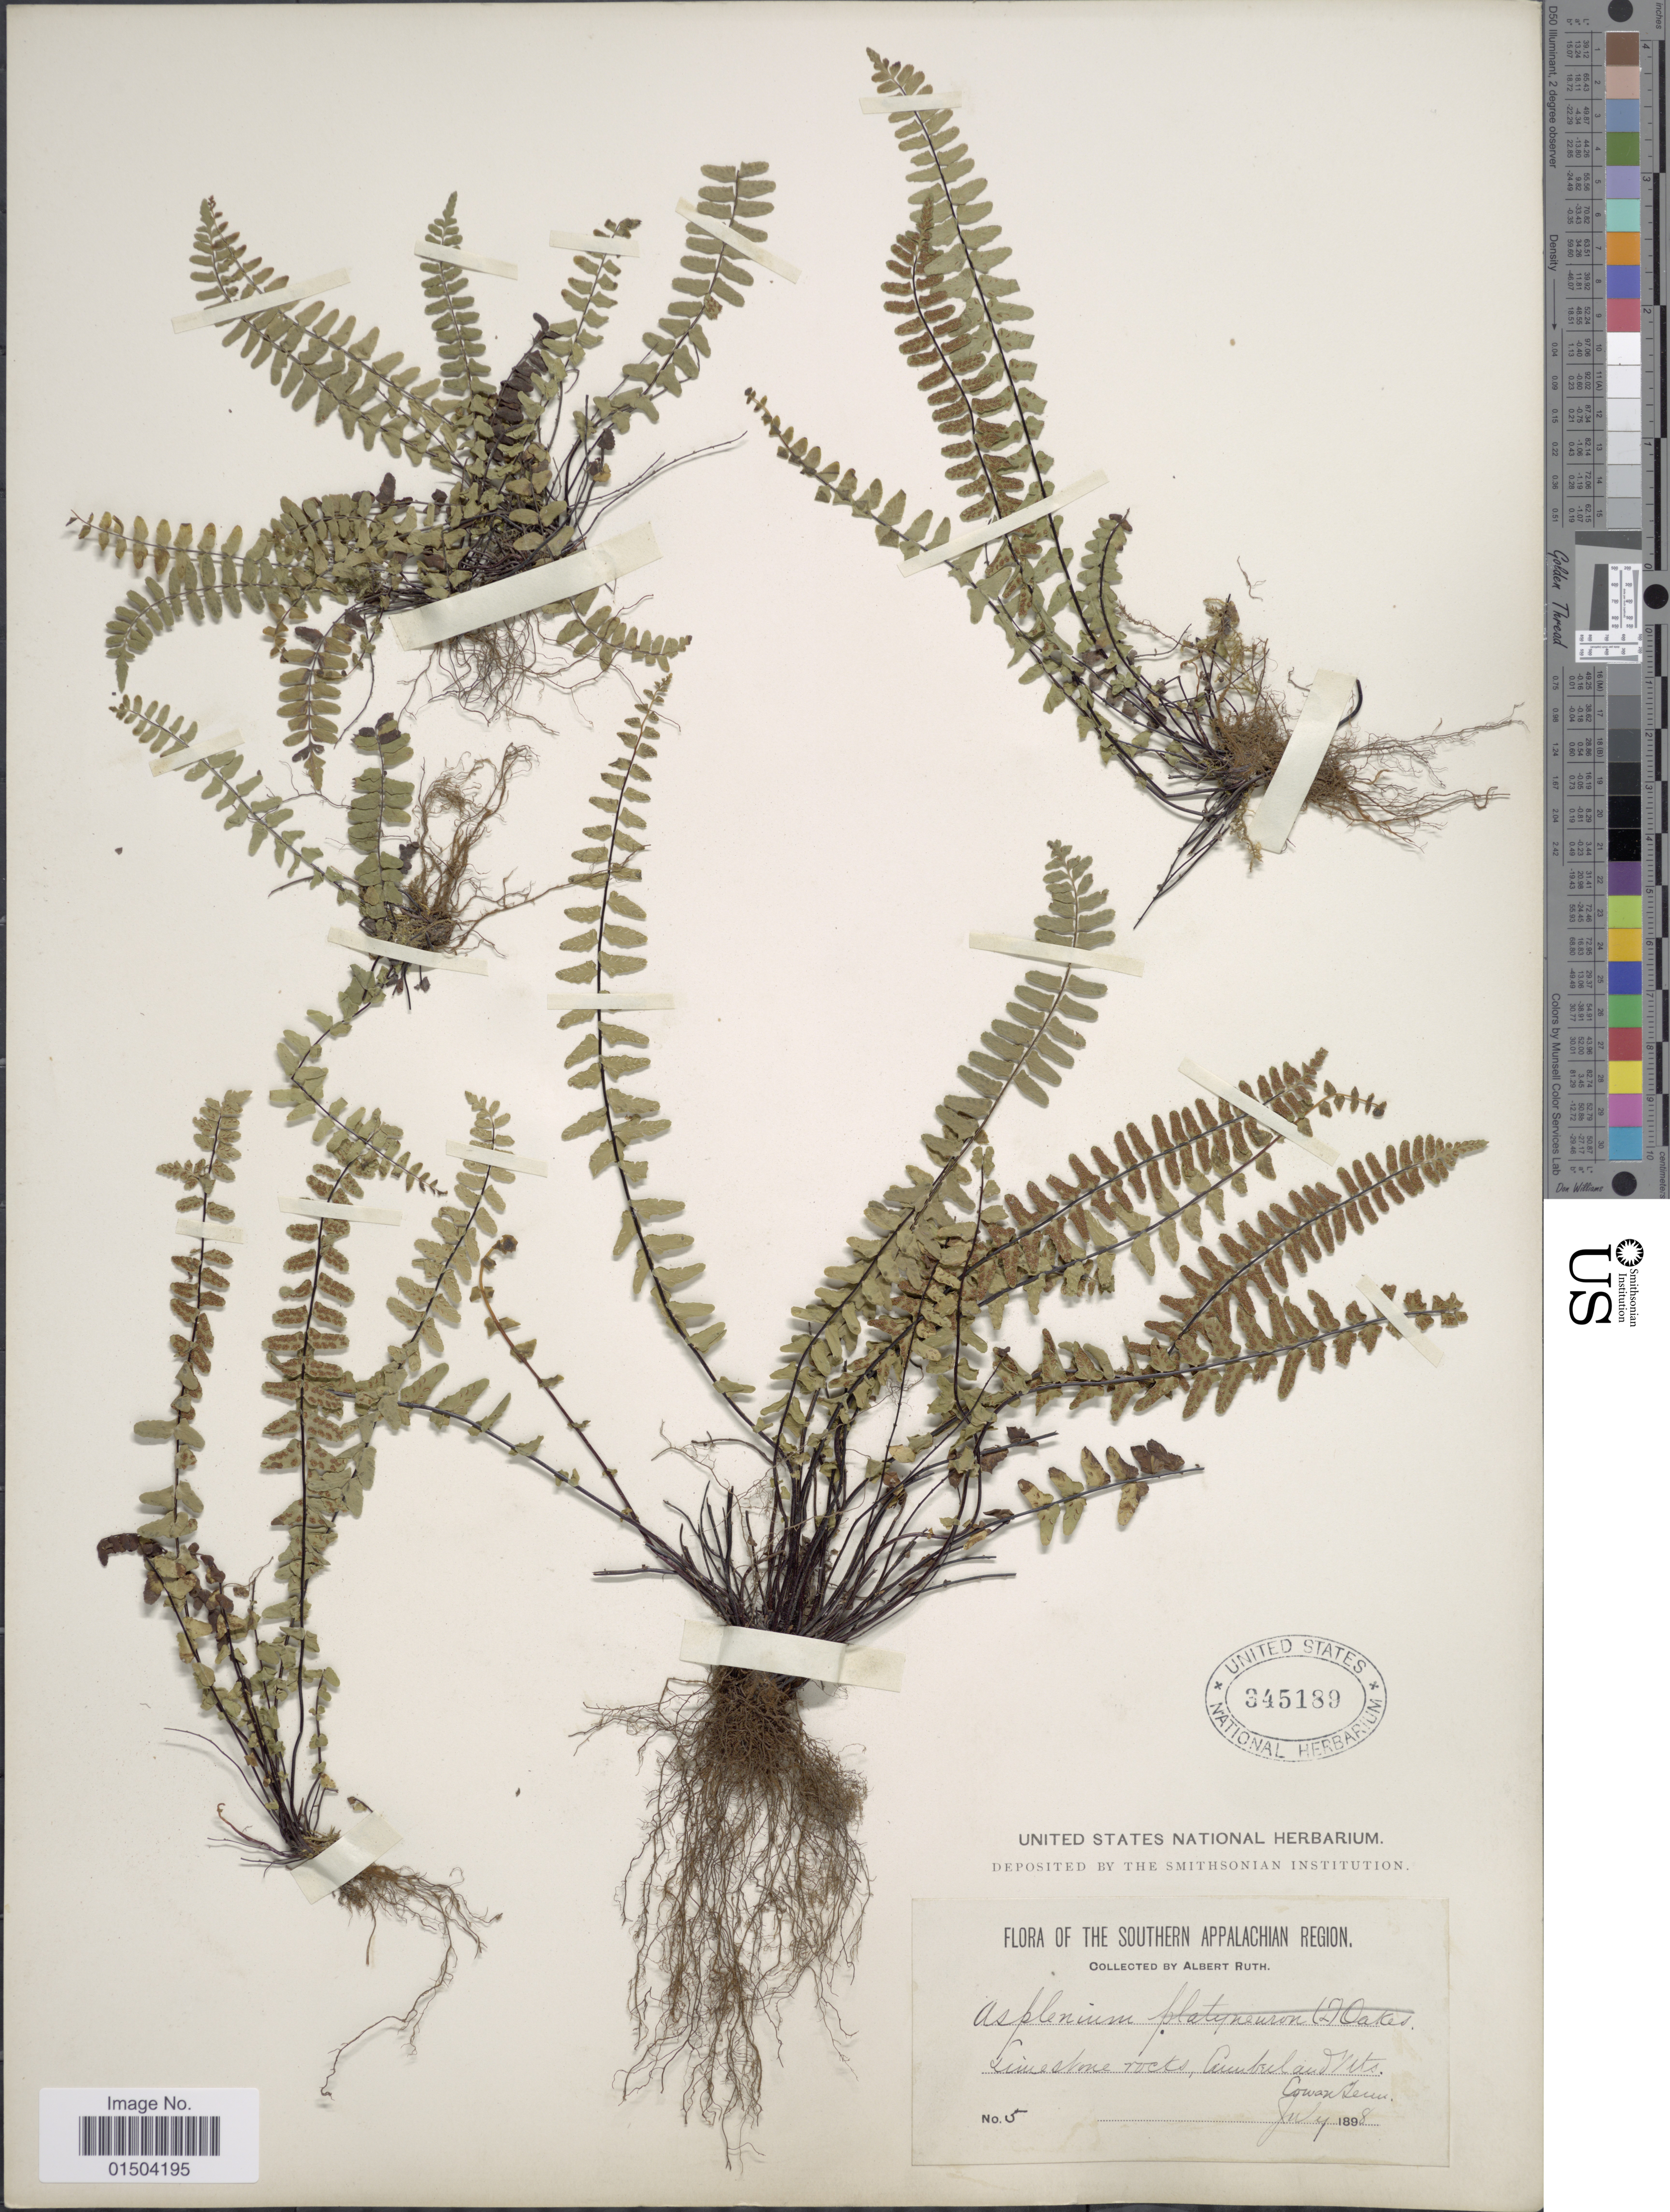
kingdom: Plantae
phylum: Tracheophyta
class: Polypodiopsida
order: Polypodiales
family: Aspleniaceae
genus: Asplenium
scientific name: Asplenium resiliens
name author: Kunze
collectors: A. Ruth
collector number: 5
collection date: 1898-07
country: United States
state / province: Tennessee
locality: Southern Appalachian Region. Limestone rocks, Cumberland Mts, Cowan.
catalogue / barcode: US 345189